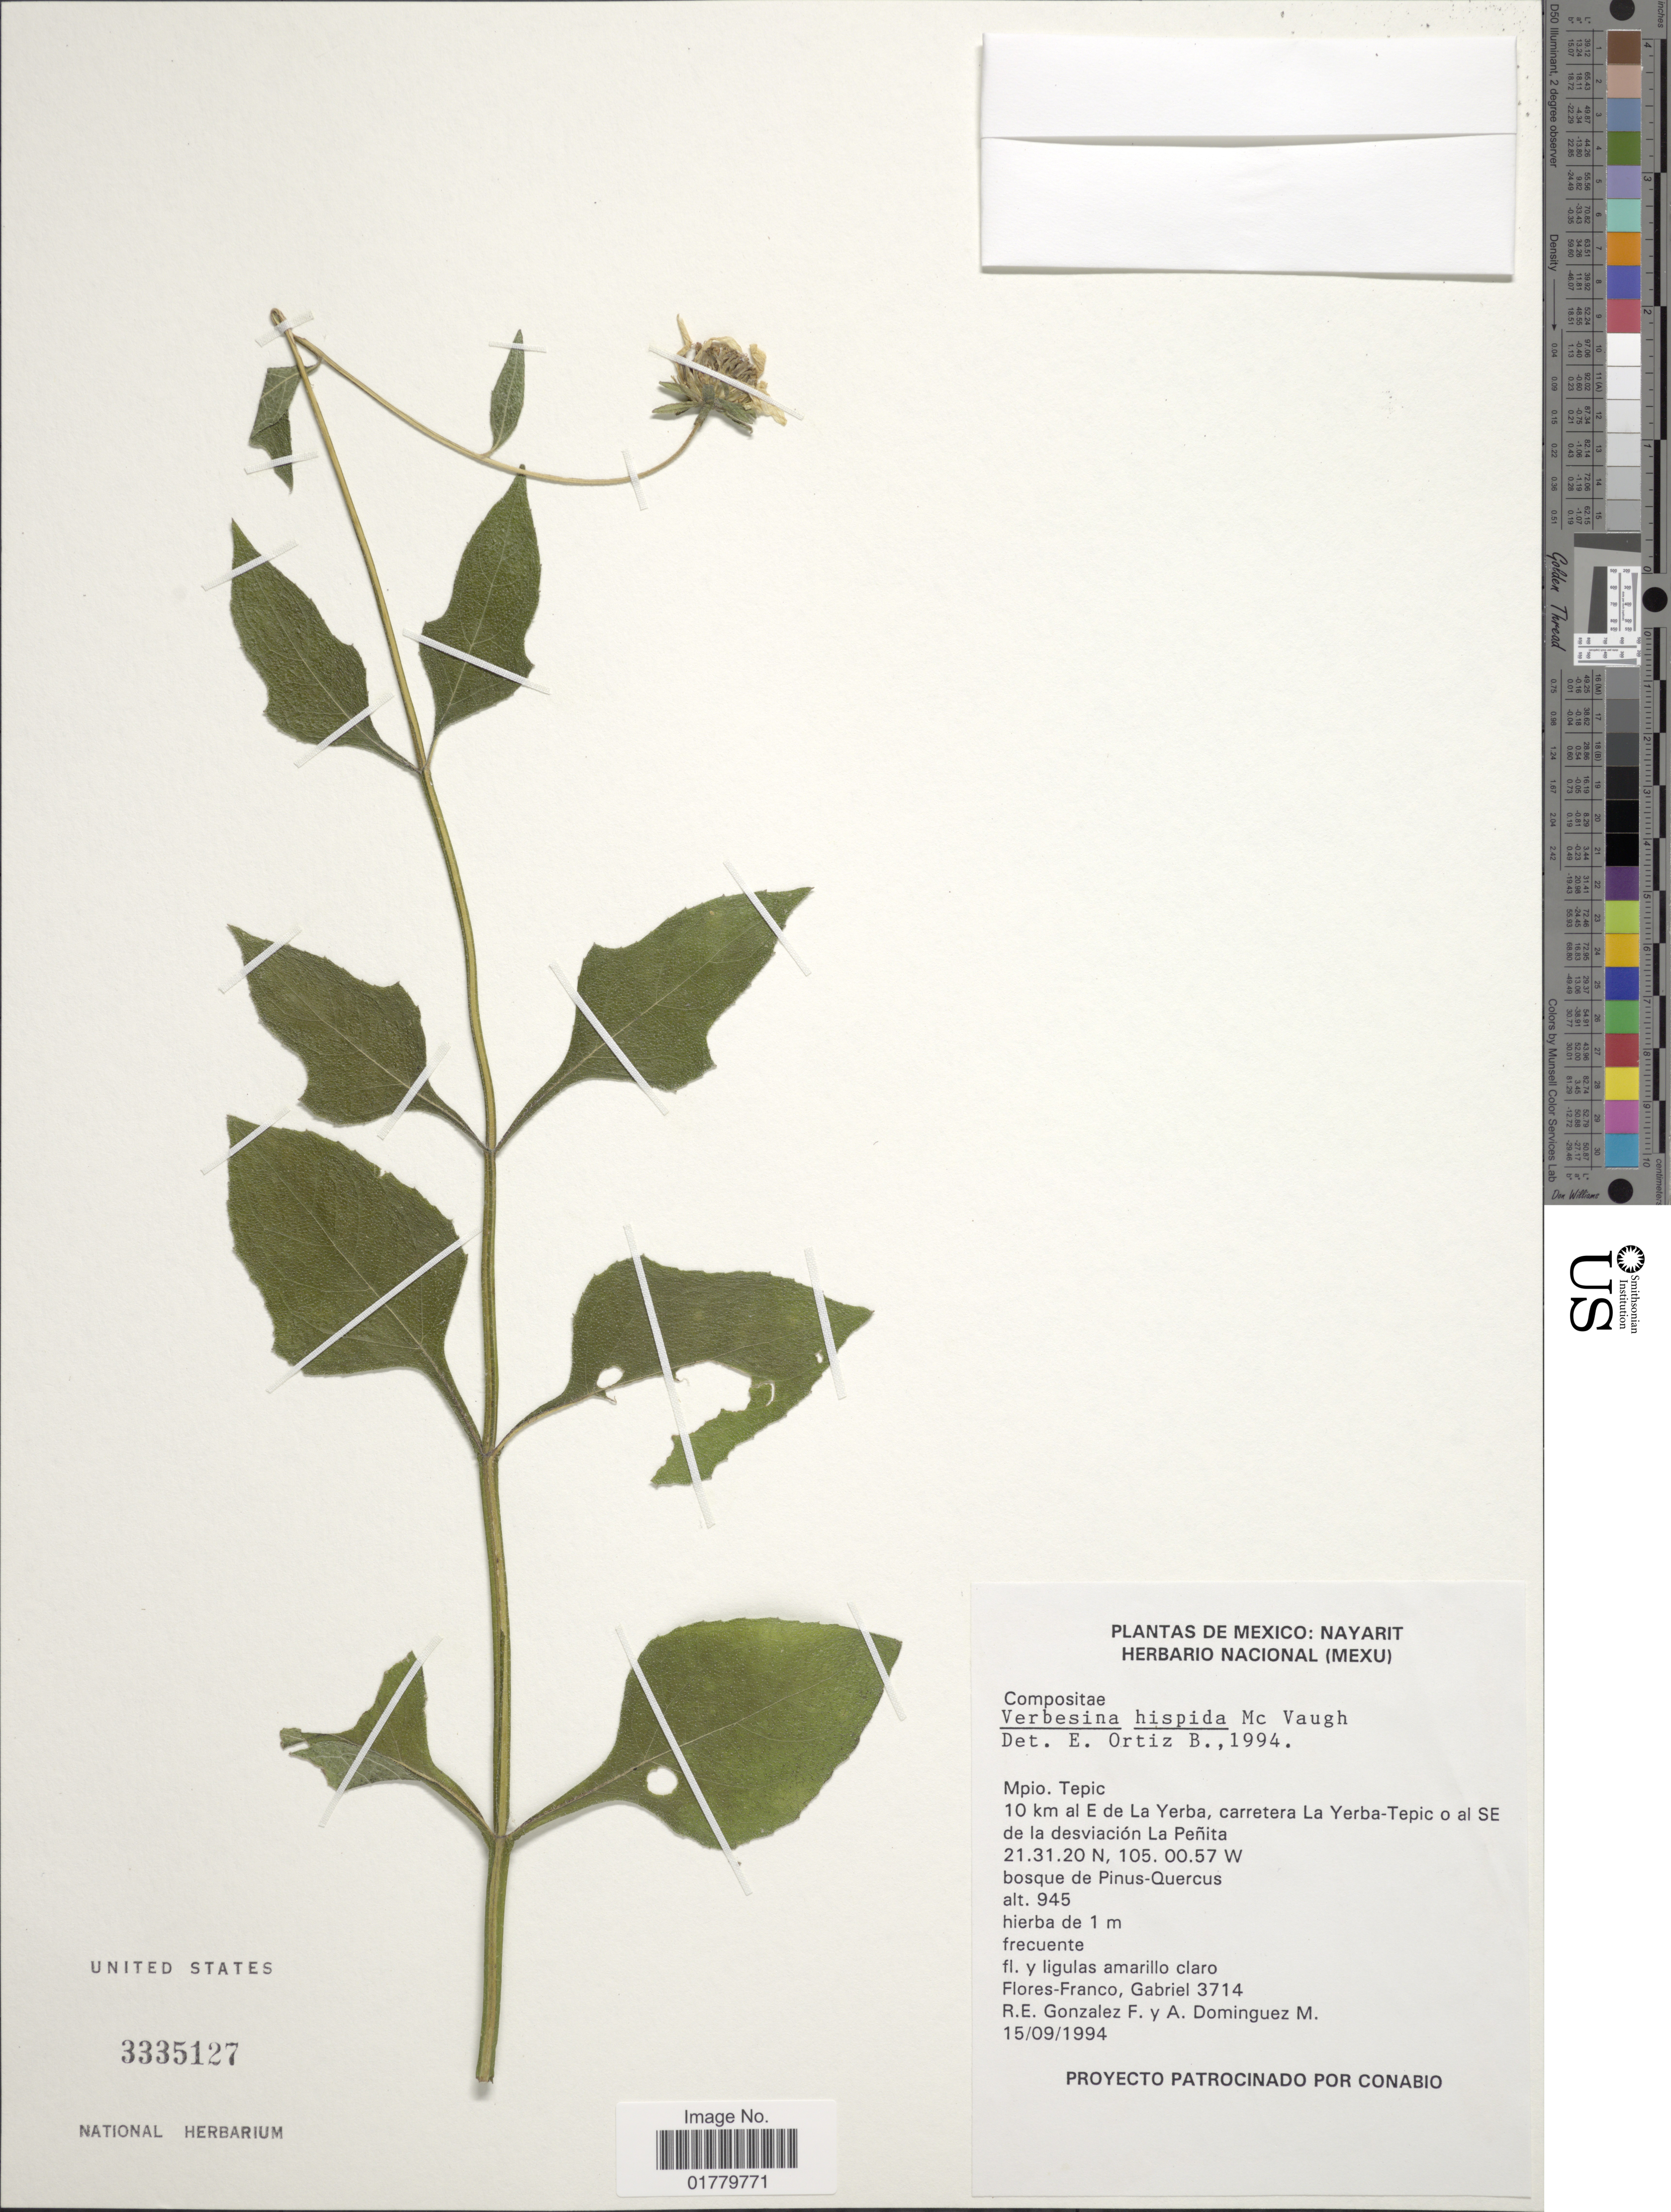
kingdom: Plantae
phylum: Tracheophyta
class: Magnoliopsida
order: Asterales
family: Asteraceae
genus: Verbesina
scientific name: Verbesina hispida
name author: McVaugh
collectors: G. Flores F., R. E. Gonzalez F. & A. Dominguez M.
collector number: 3714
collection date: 1994-09-15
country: Mexico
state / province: Nayarit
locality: Mpio. Tepic. 10 km al E de La Yerba, carretera La Yerba-Tepic o al SE de la desviación La Peñita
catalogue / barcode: US 3335127